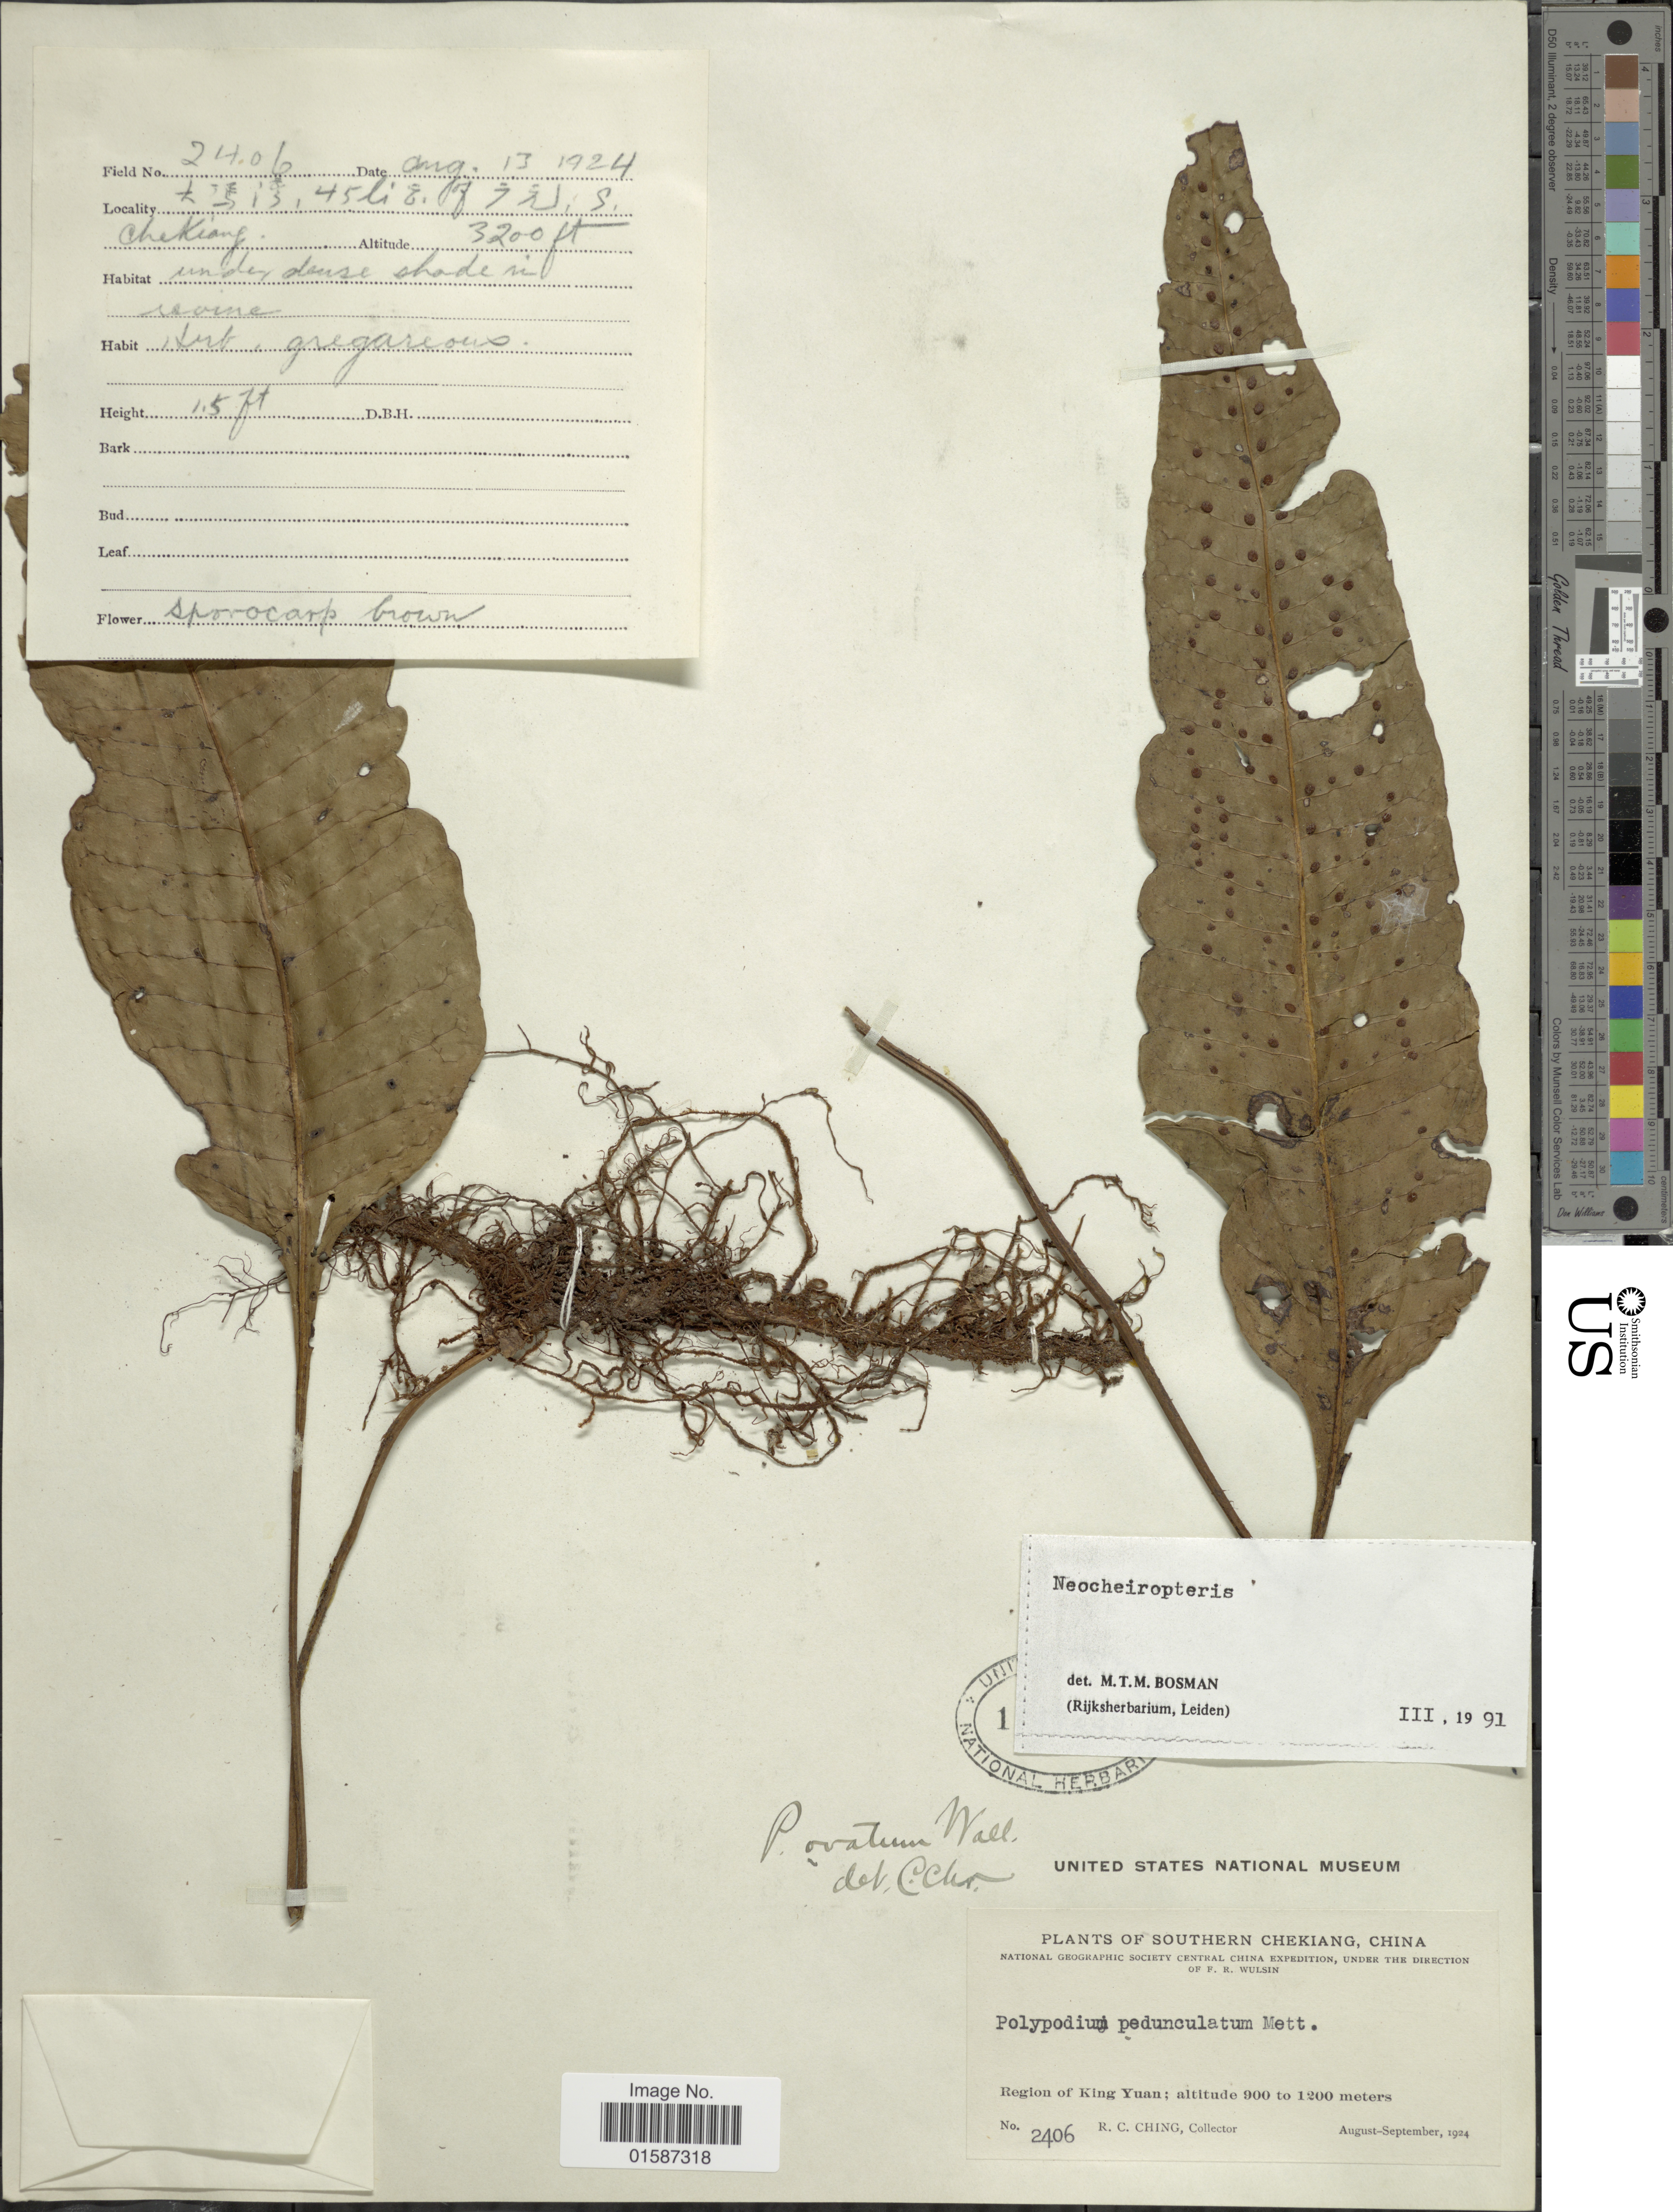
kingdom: Plantae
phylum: Tracheophyta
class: Polypodiopsida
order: Polypodiales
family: Polypodiaceae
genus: Neolepisorus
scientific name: Neolepisorus ovatus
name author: (Bedd.) Ching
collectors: R. C. Ching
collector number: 2406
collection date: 1924-08-13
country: China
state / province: Zhejiang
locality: Southern Chekiang, Region of King Yuan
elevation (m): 975